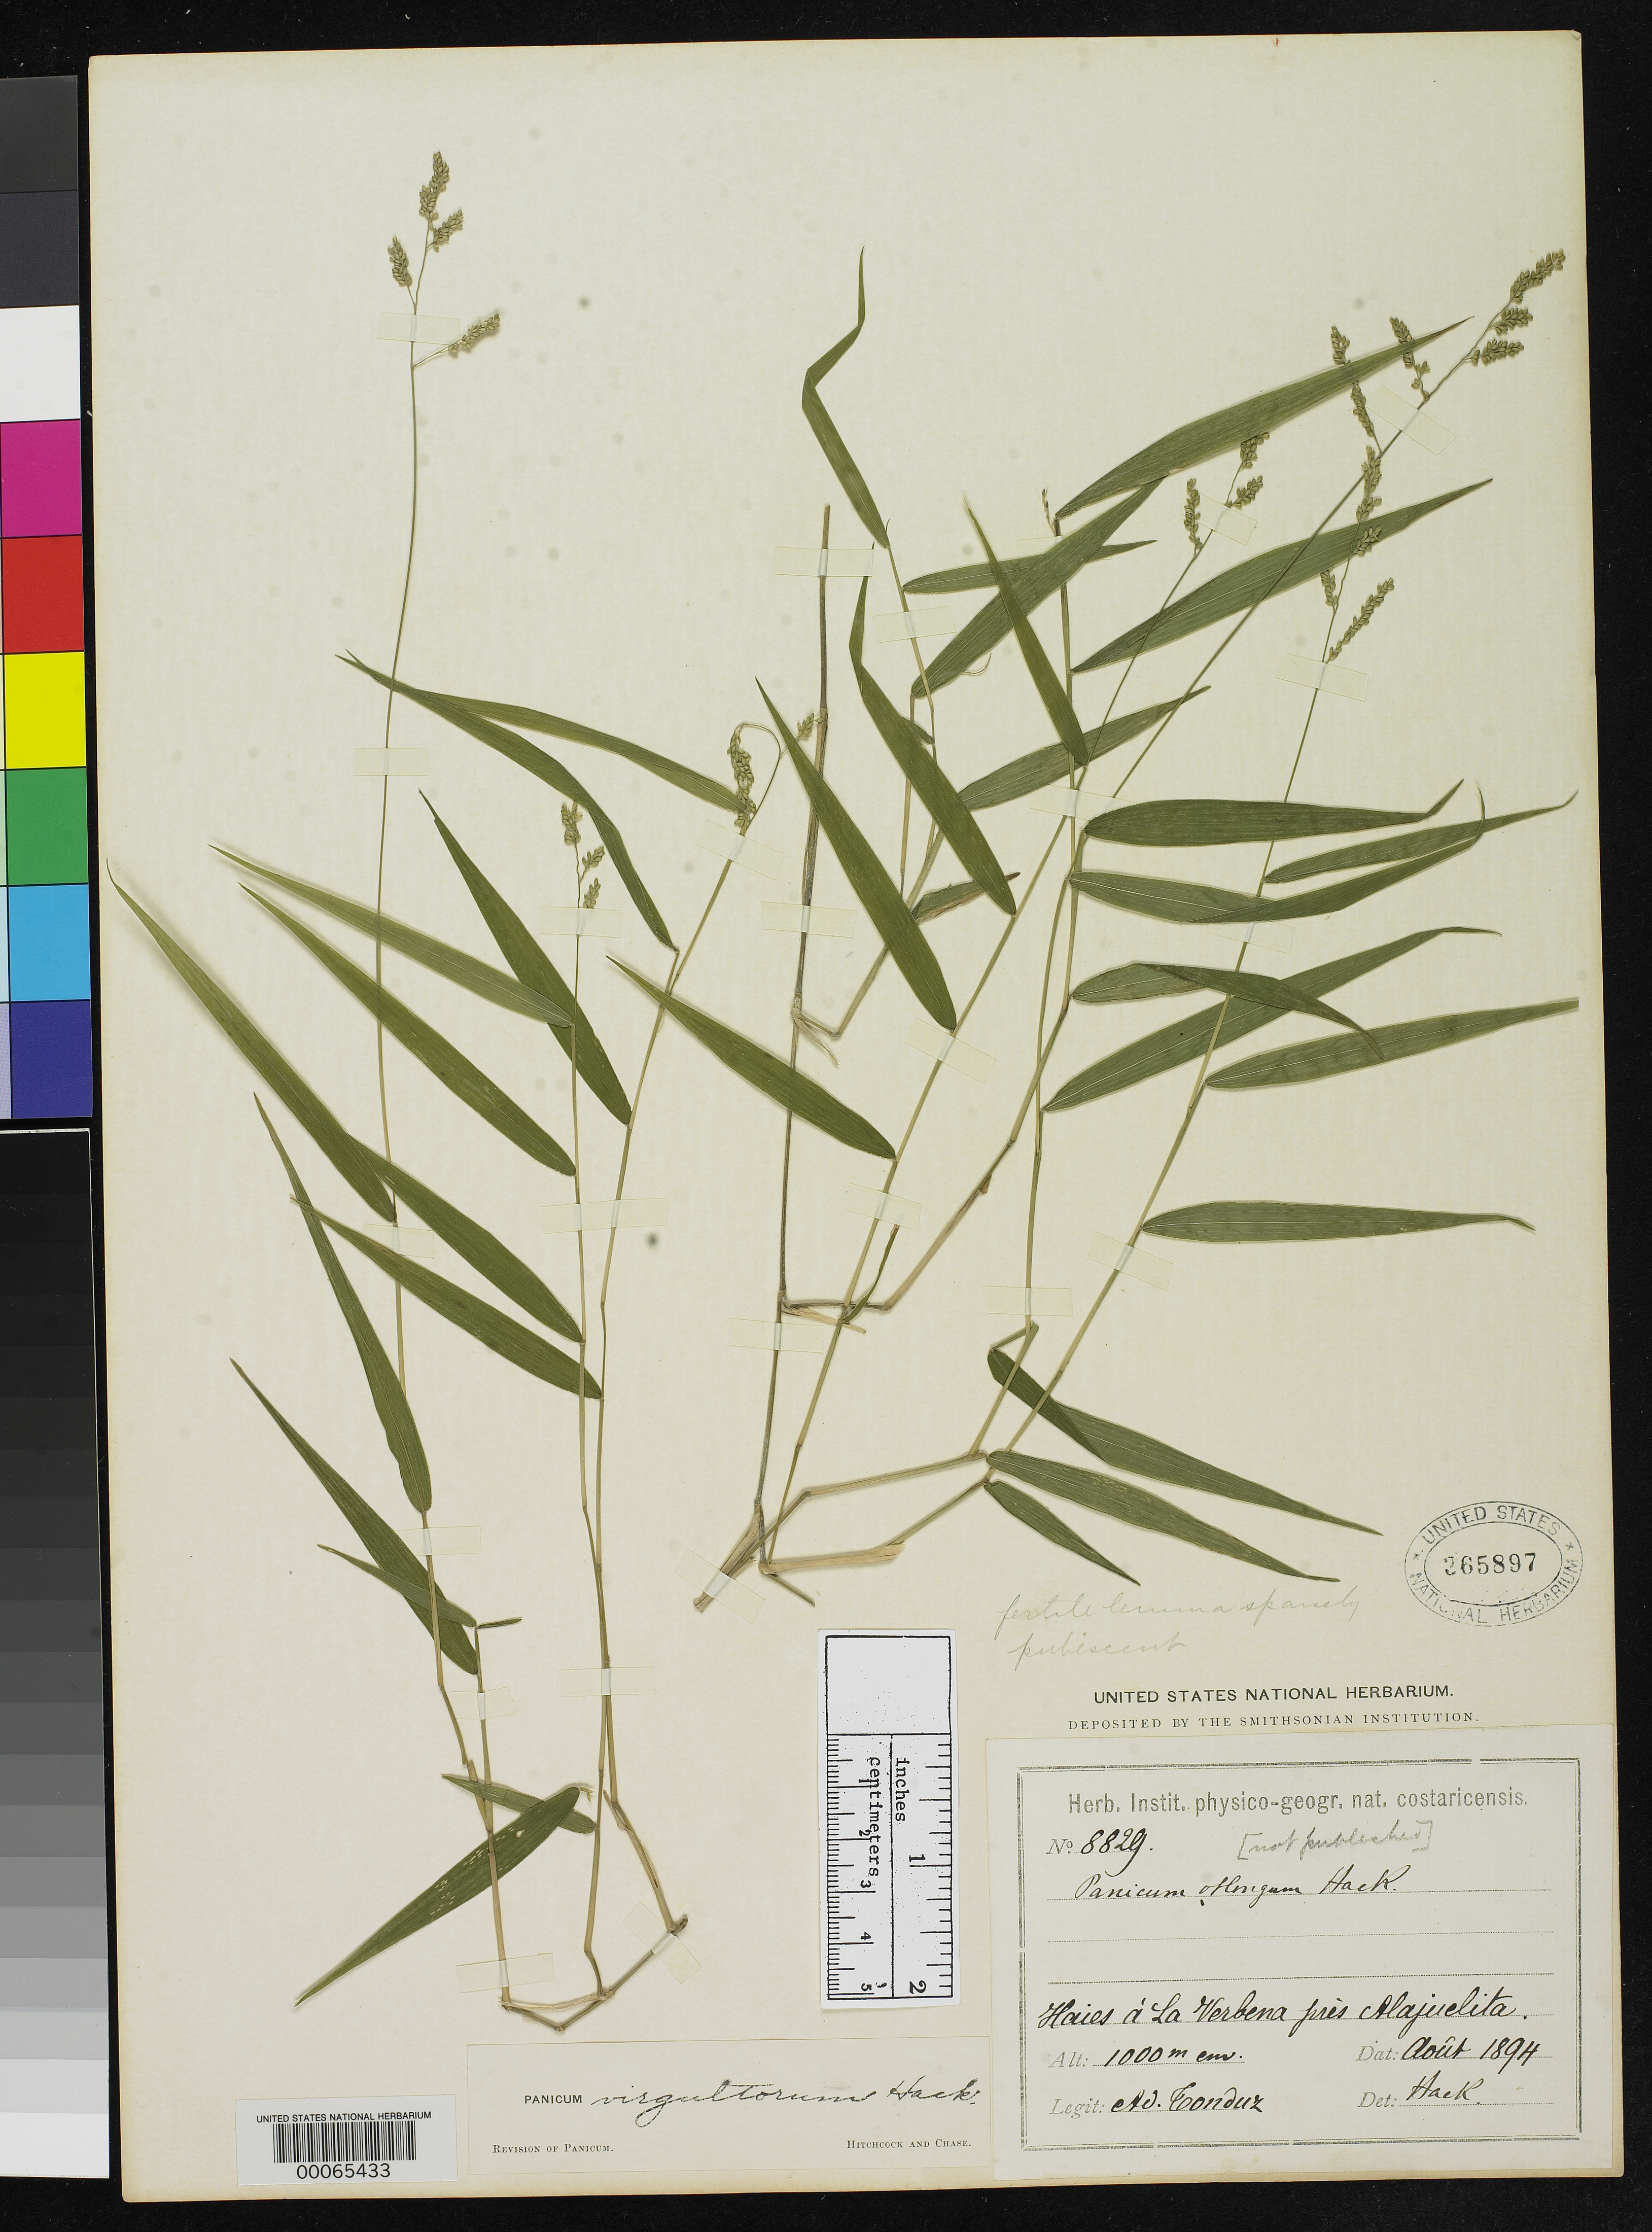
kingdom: Plantae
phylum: Tracheophyta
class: Liliopsida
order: Poales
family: Poaceae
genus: Panicum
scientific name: Panicum virgultorum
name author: Hack.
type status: Isolectotype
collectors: A. Tonduz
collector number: Pittier 8829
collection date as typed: Aug 1894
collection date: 1894-08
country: Costa Rica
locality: La Verbena near Alajuelita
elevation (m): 1000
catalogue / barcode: US 265897